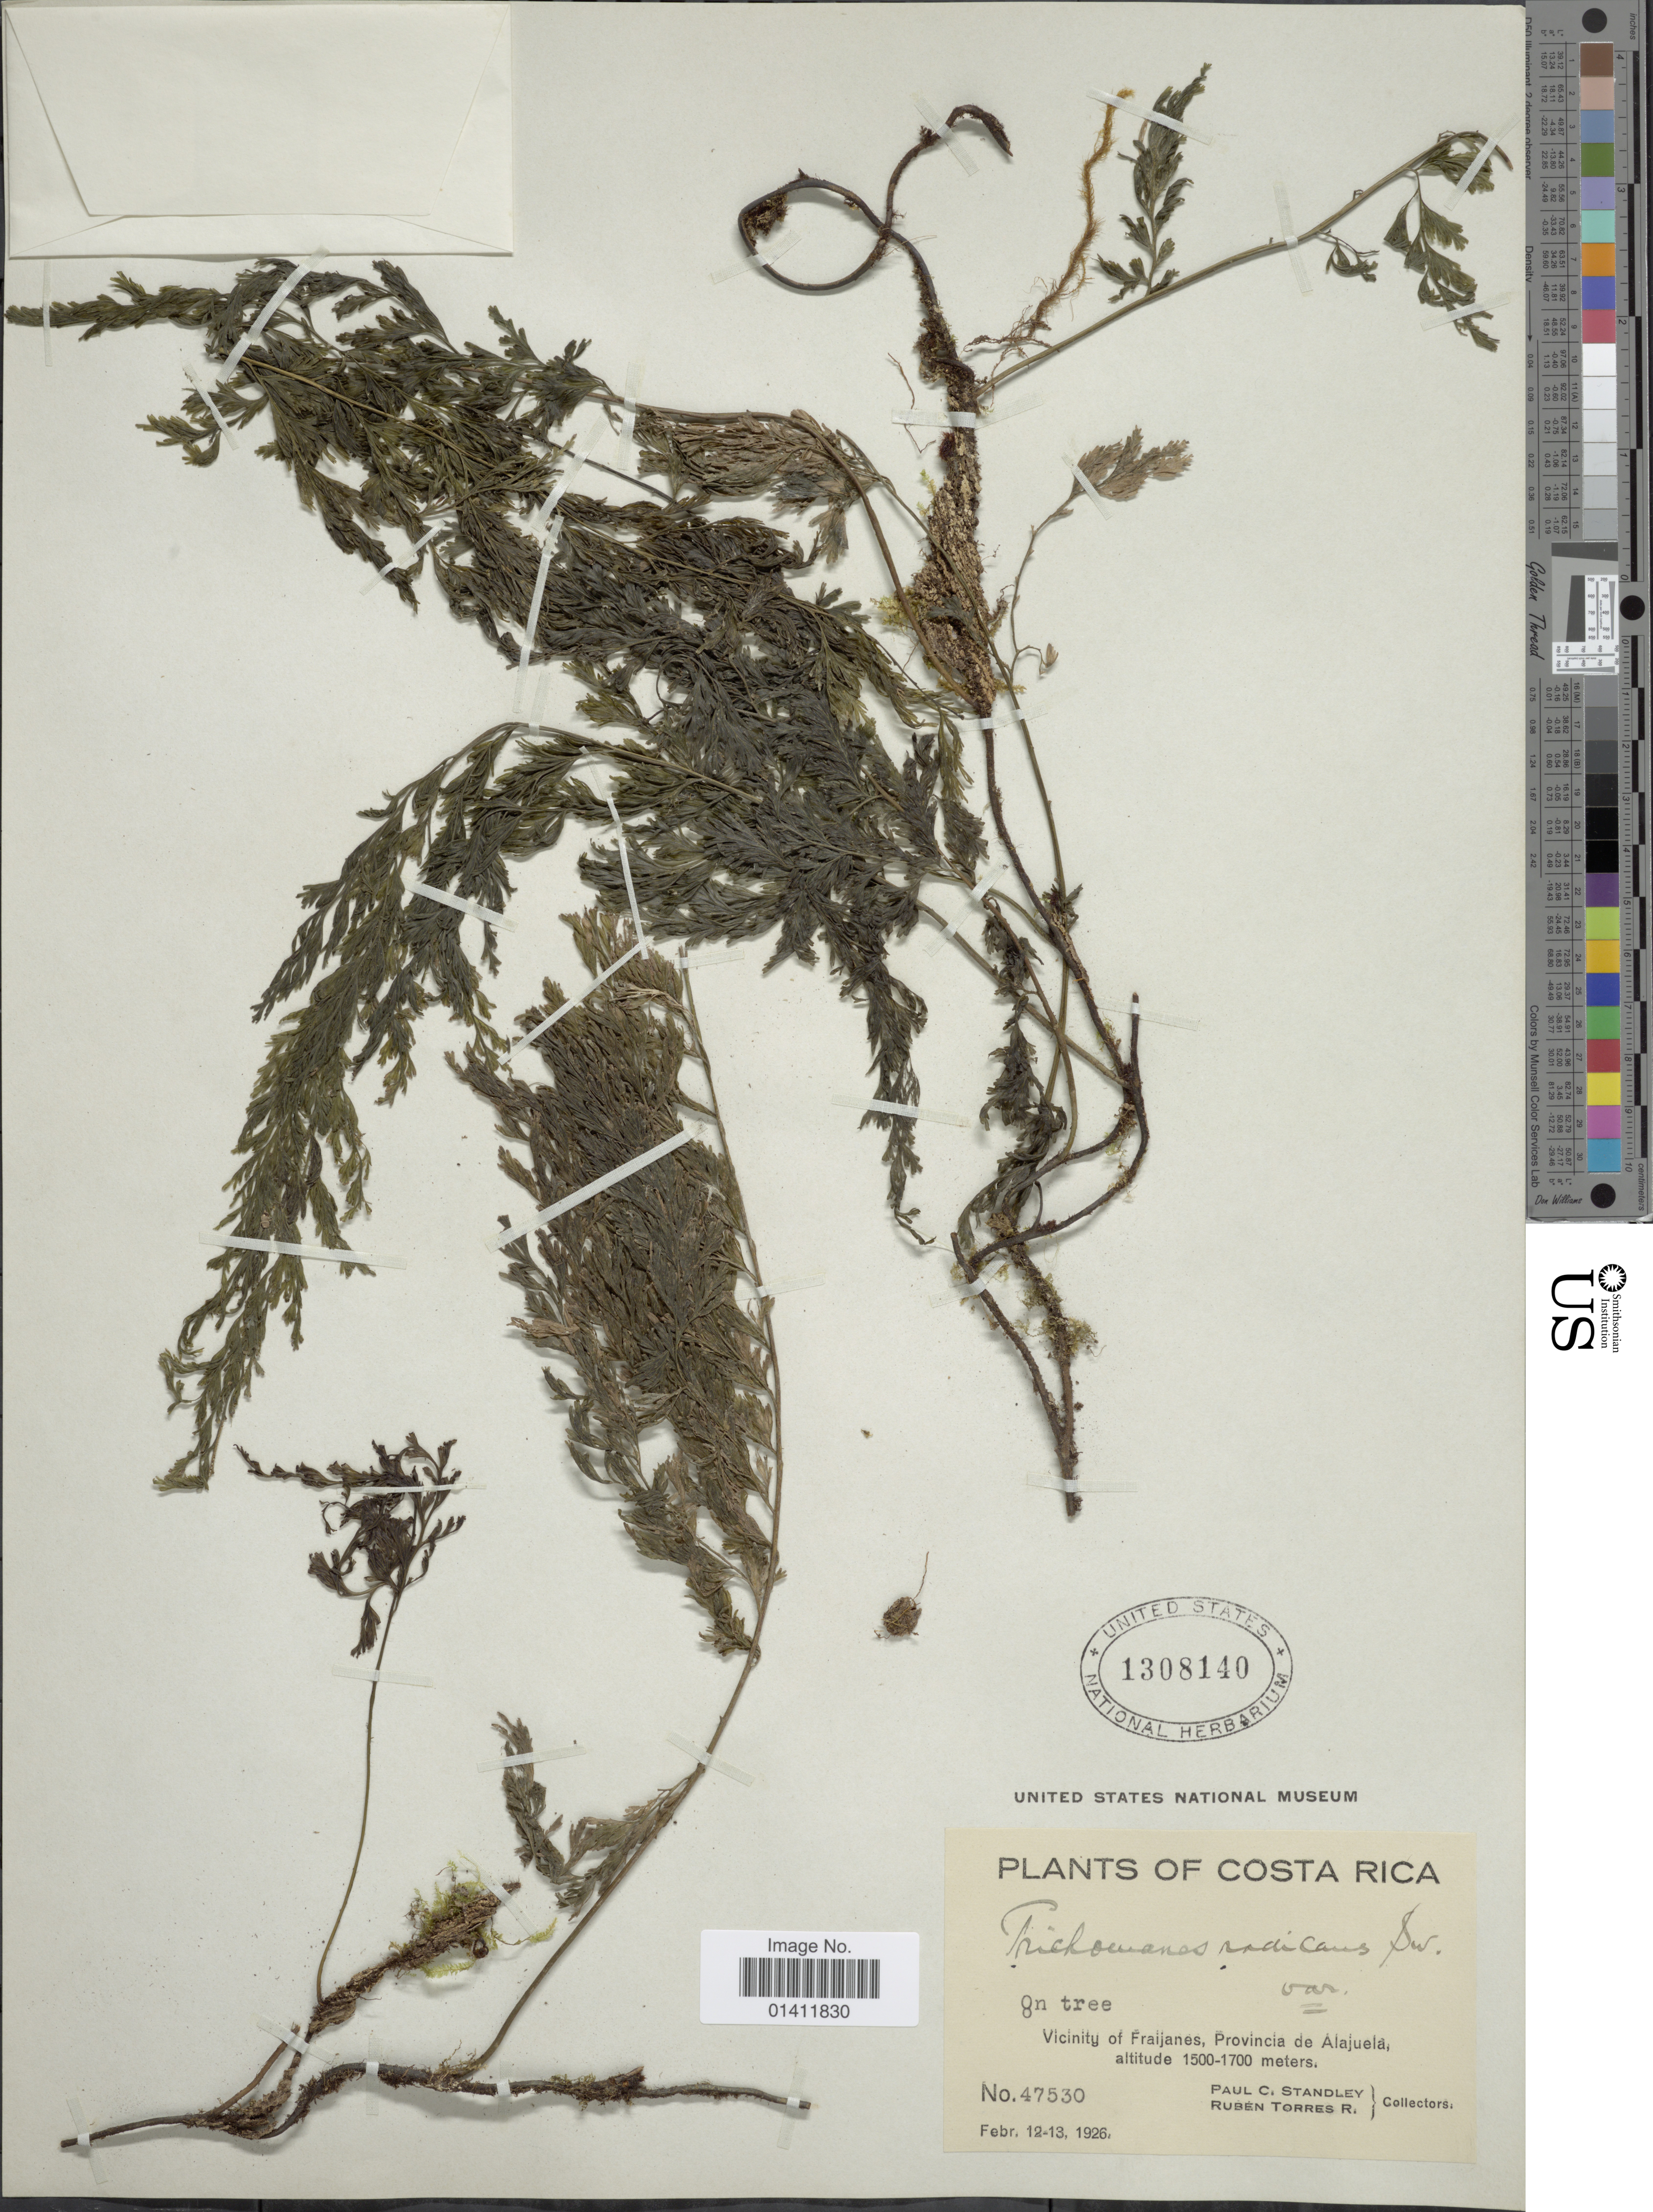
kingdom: Plantae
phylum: Tracheophyta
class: Polypodiopsida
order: Hymenophyllales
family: Hymenophyllaceae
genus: Vandenboschia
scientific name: Vandenboschia radicans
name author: (Sw.) Copel.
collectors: P. C. Standley & R. Torres Rojas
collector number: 47530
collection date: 1926-02-12/1926-02-13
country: Costa Rica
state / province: Alajuela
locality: Vicinity of Fraijanes, Provincia de Alajuela.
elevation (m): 1500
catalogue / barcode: US 1308140